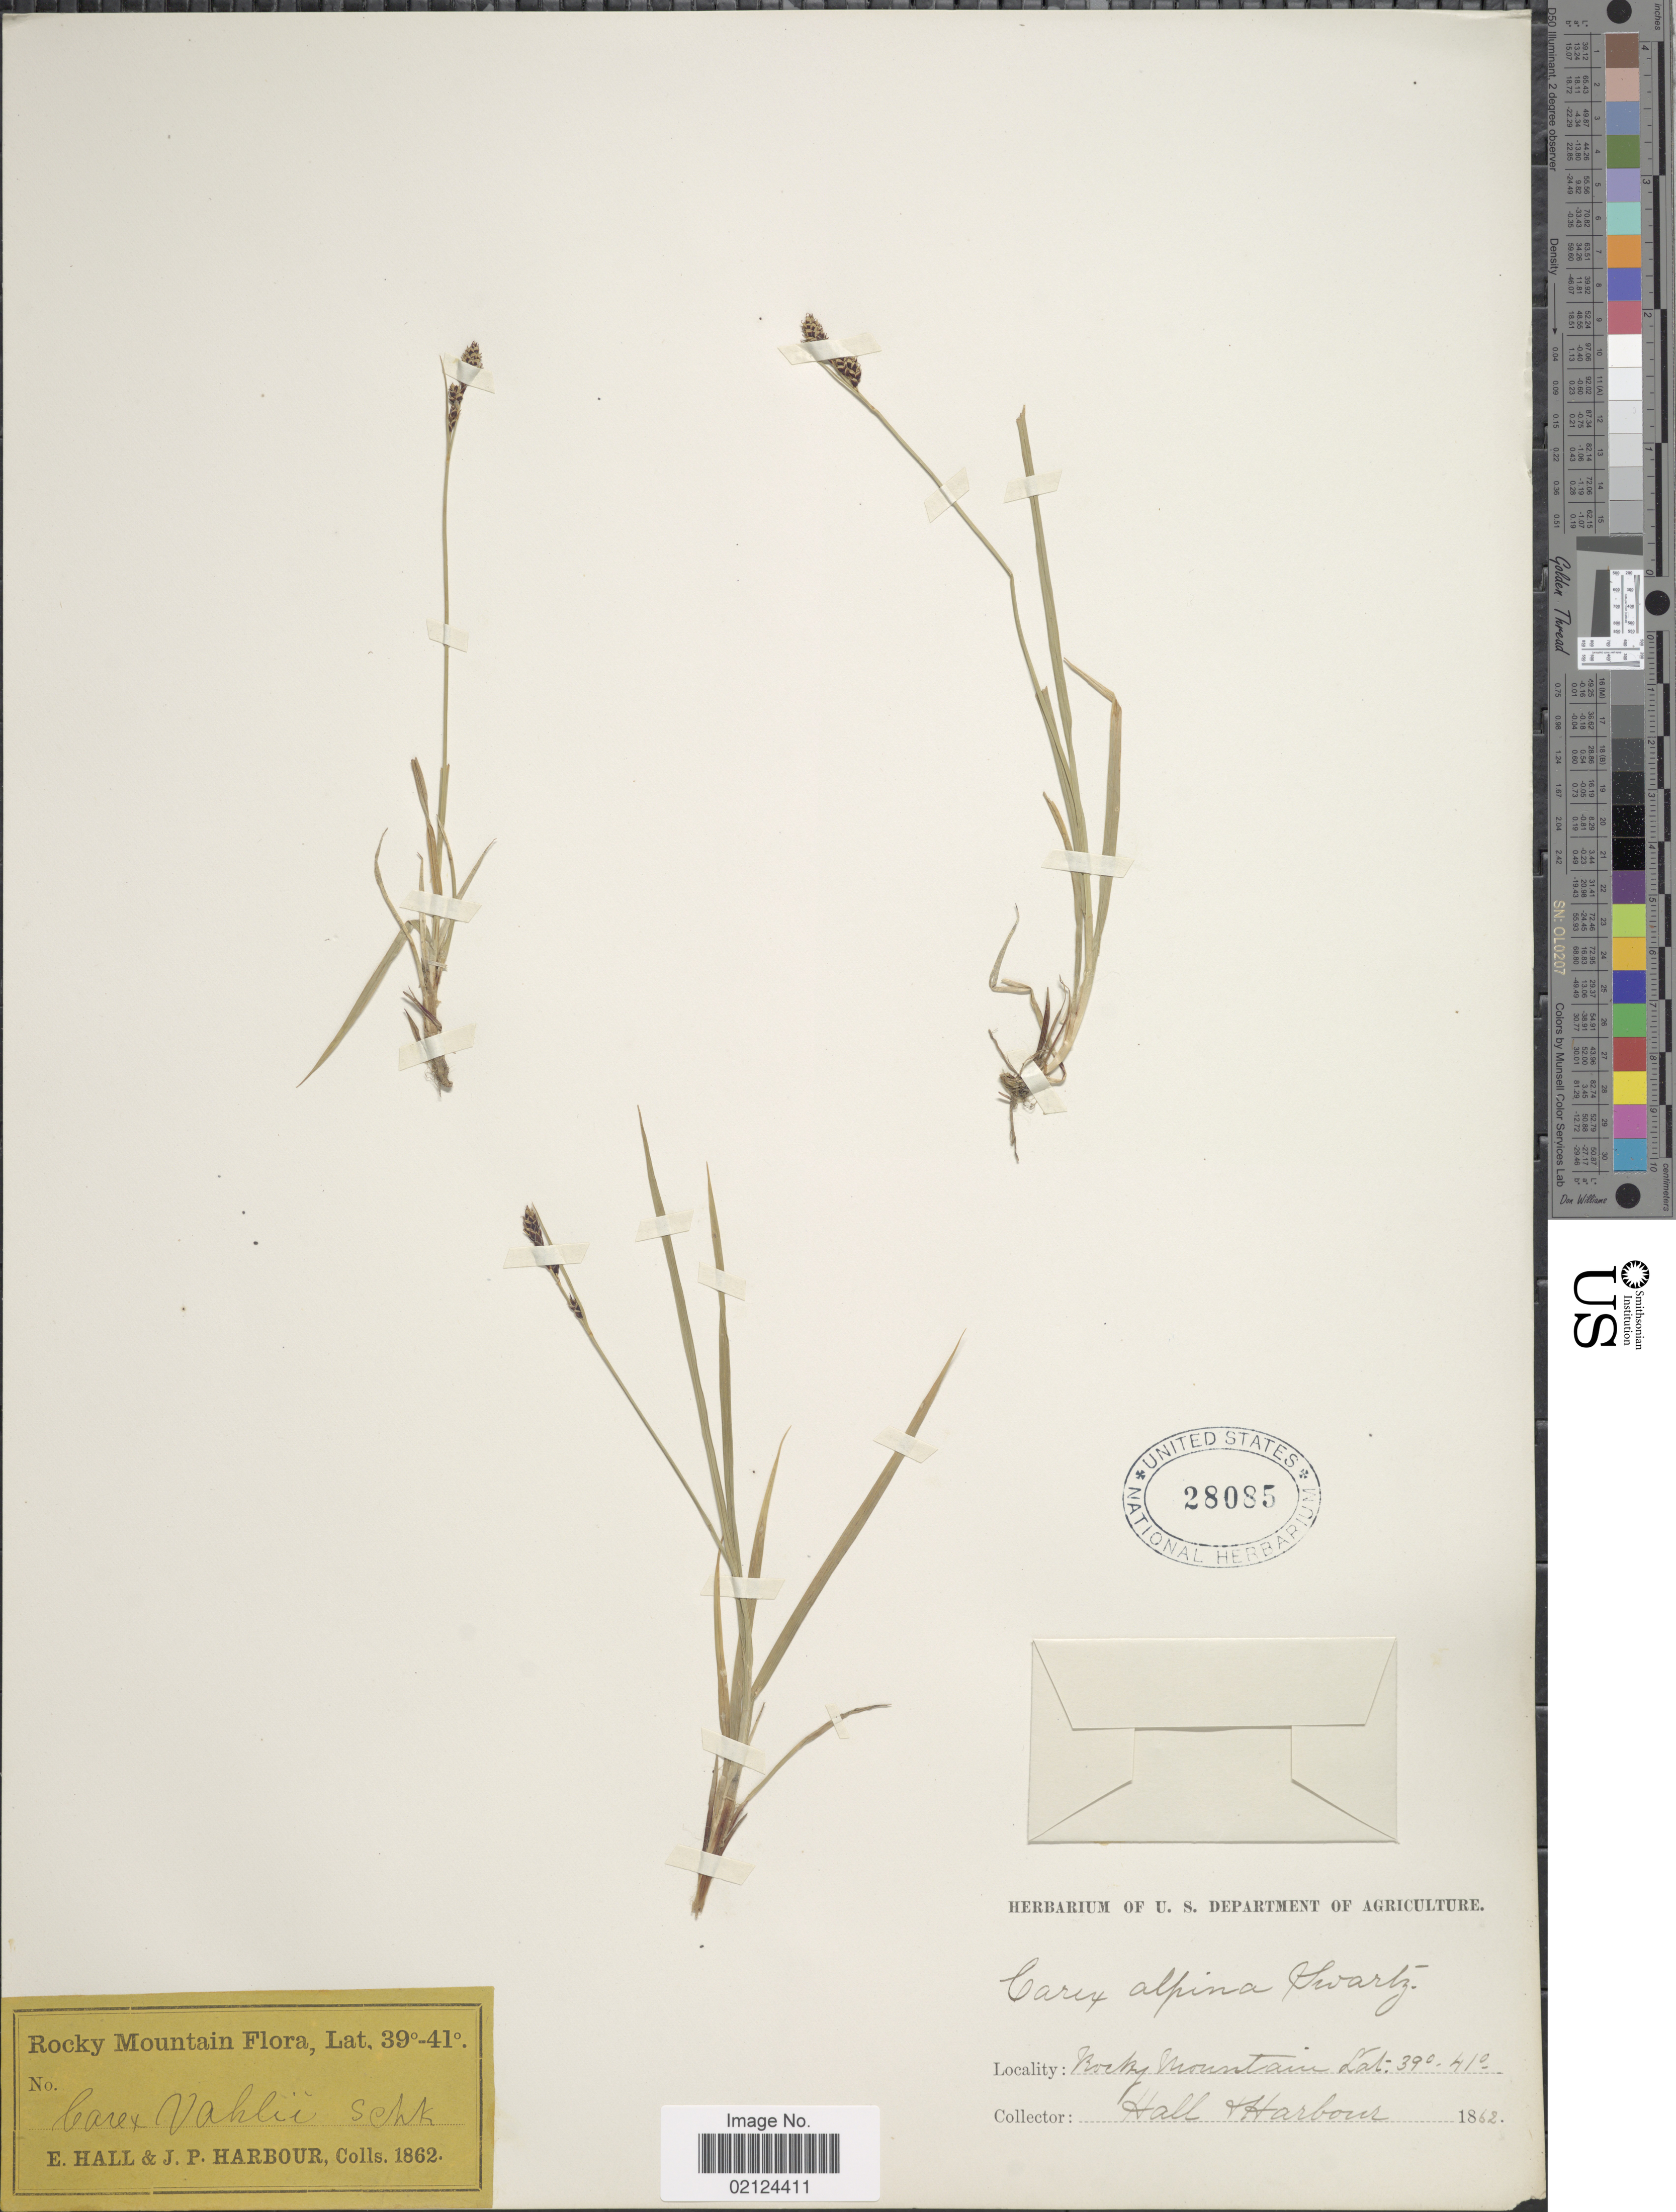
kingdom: Plantae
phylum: Tracheophyta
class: Liliopsida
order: Poales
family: Cyperaceae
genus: Carex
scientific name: Carex media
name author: R. Br.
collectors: E. Hall & J. Harbour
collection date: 1862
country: United States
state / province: Colorado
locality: Rocky Mtns.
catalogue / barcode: US 28085